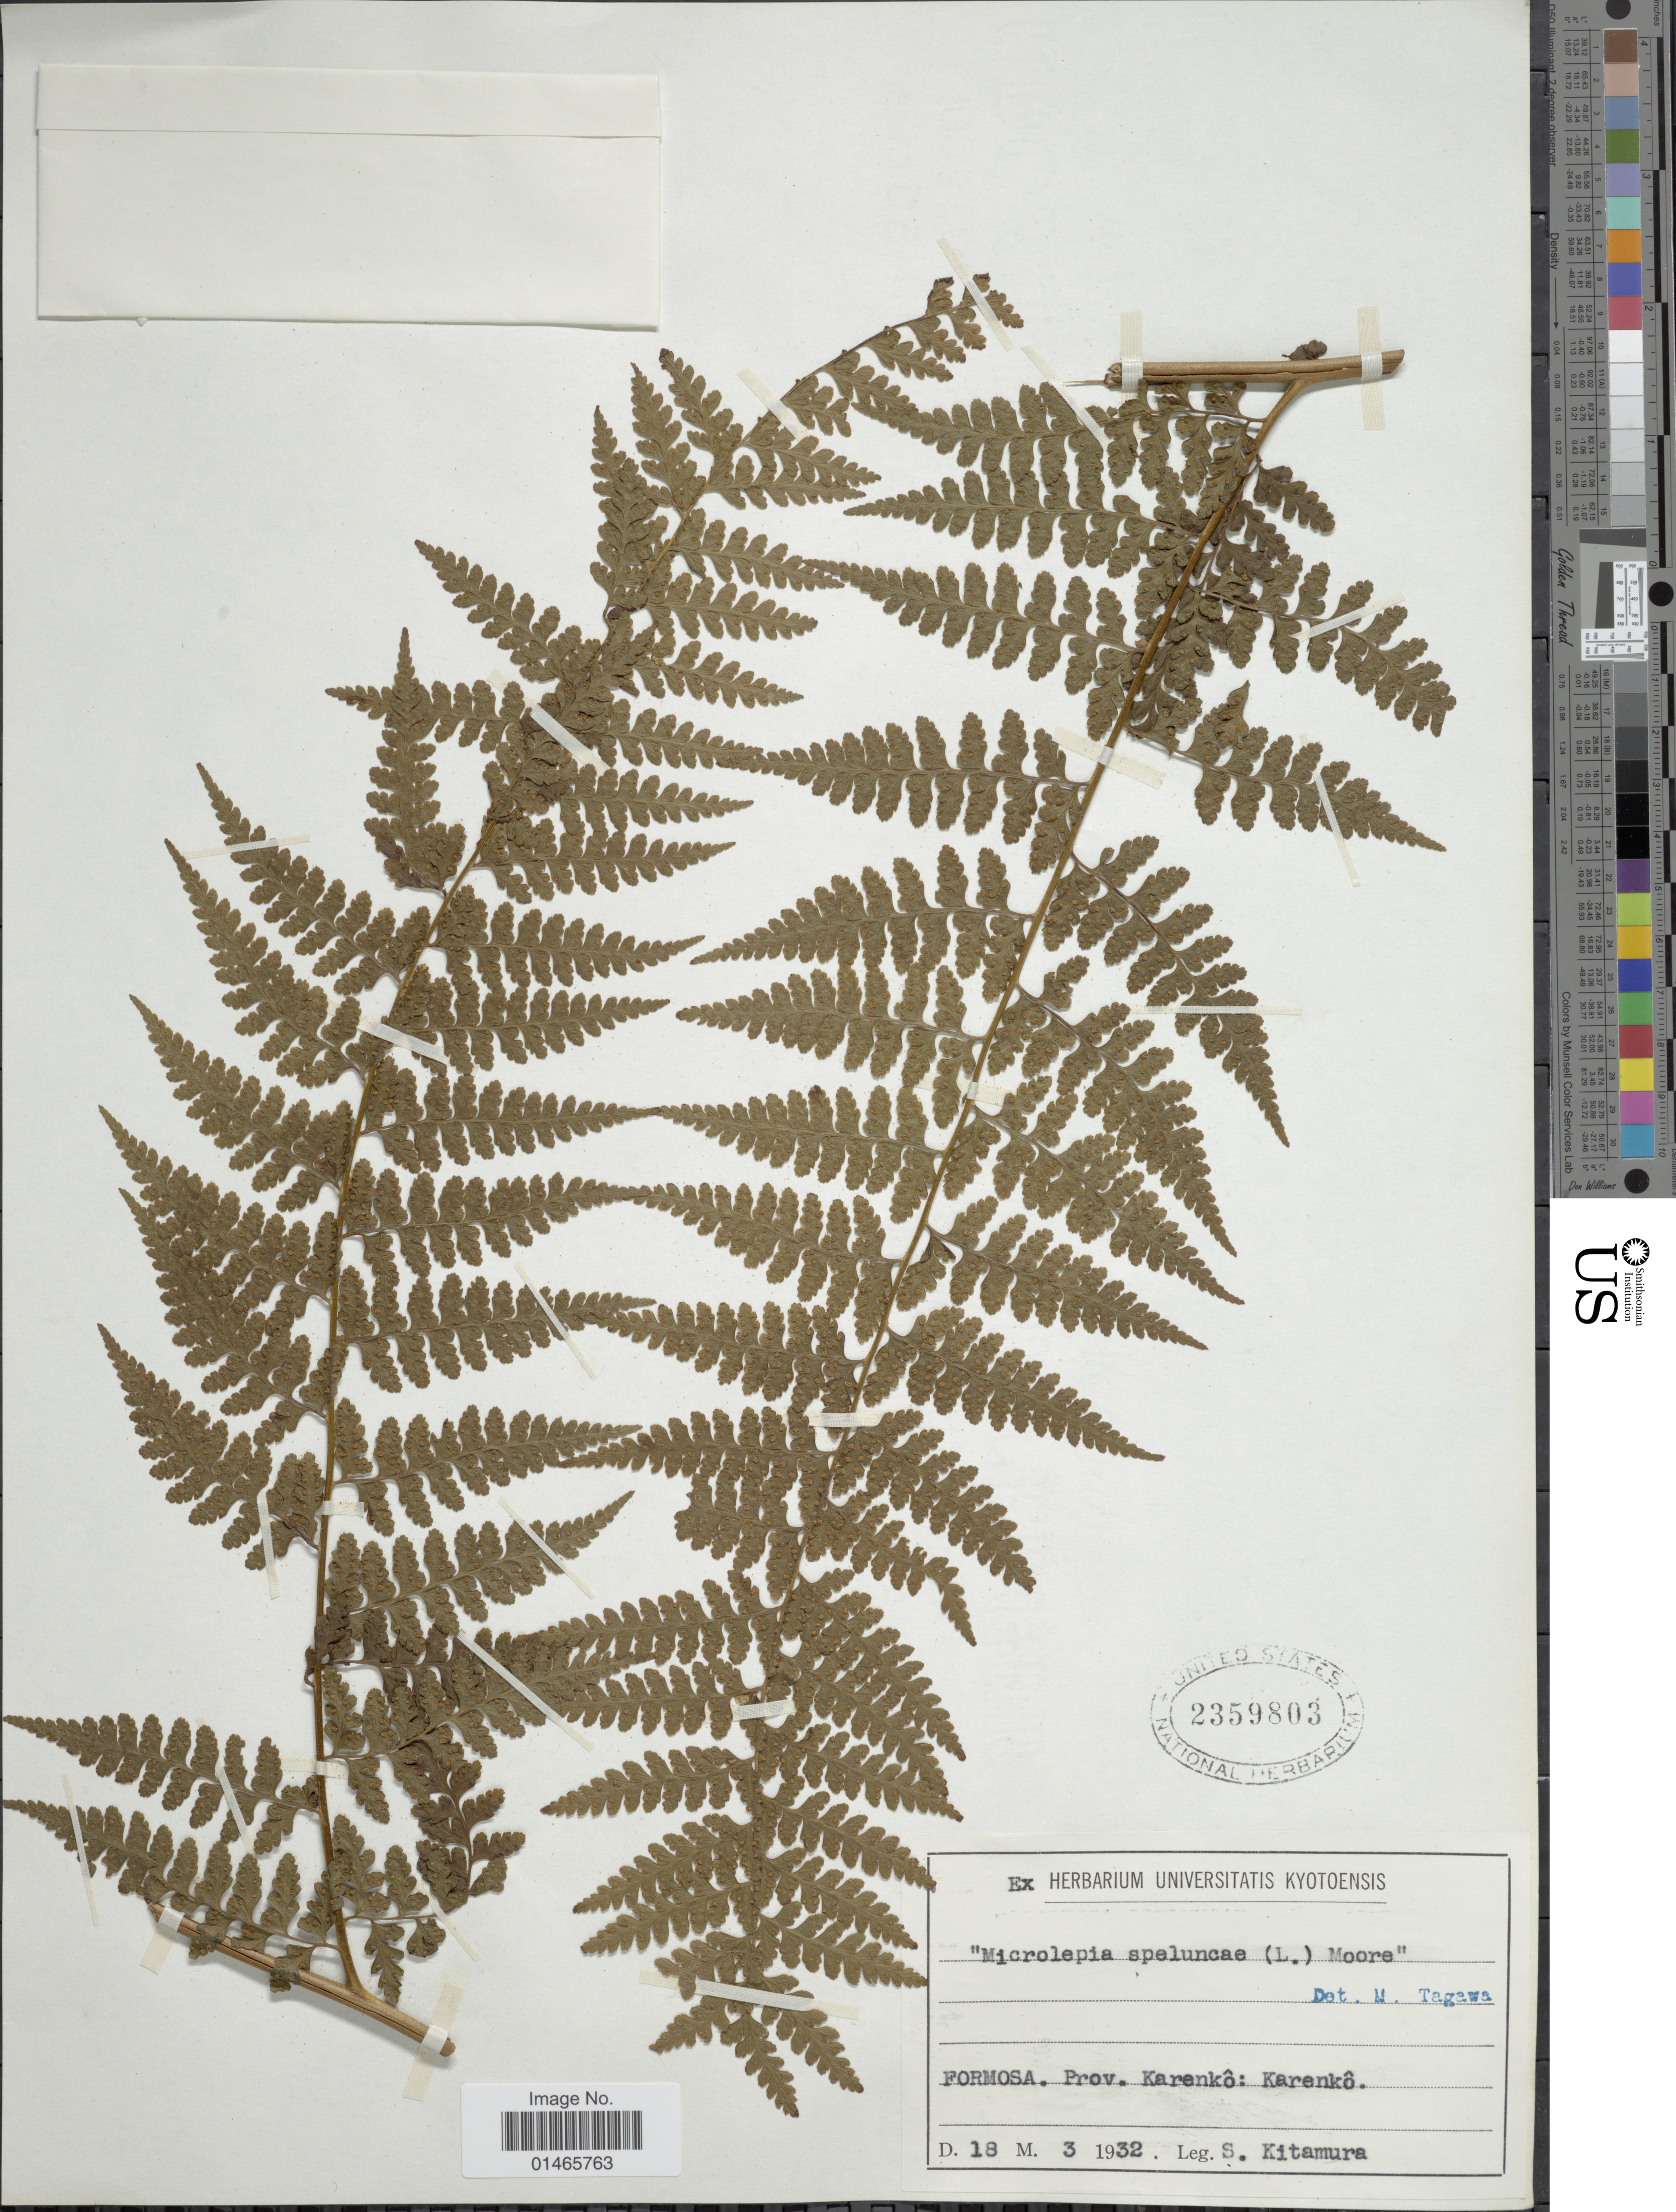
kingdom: Plantae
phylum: Tracheophyta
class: Polypodiopsida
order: Polypodiales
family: Dennstaedtiaceae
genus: Microlepia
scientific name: Microlepia speluncae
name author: (L.) T. Moore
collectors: S. Kitamura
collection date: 1932-03-18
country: Taiwan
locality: Formosa, Prov. Karenkô : Karenkô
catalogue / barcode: US 2359803